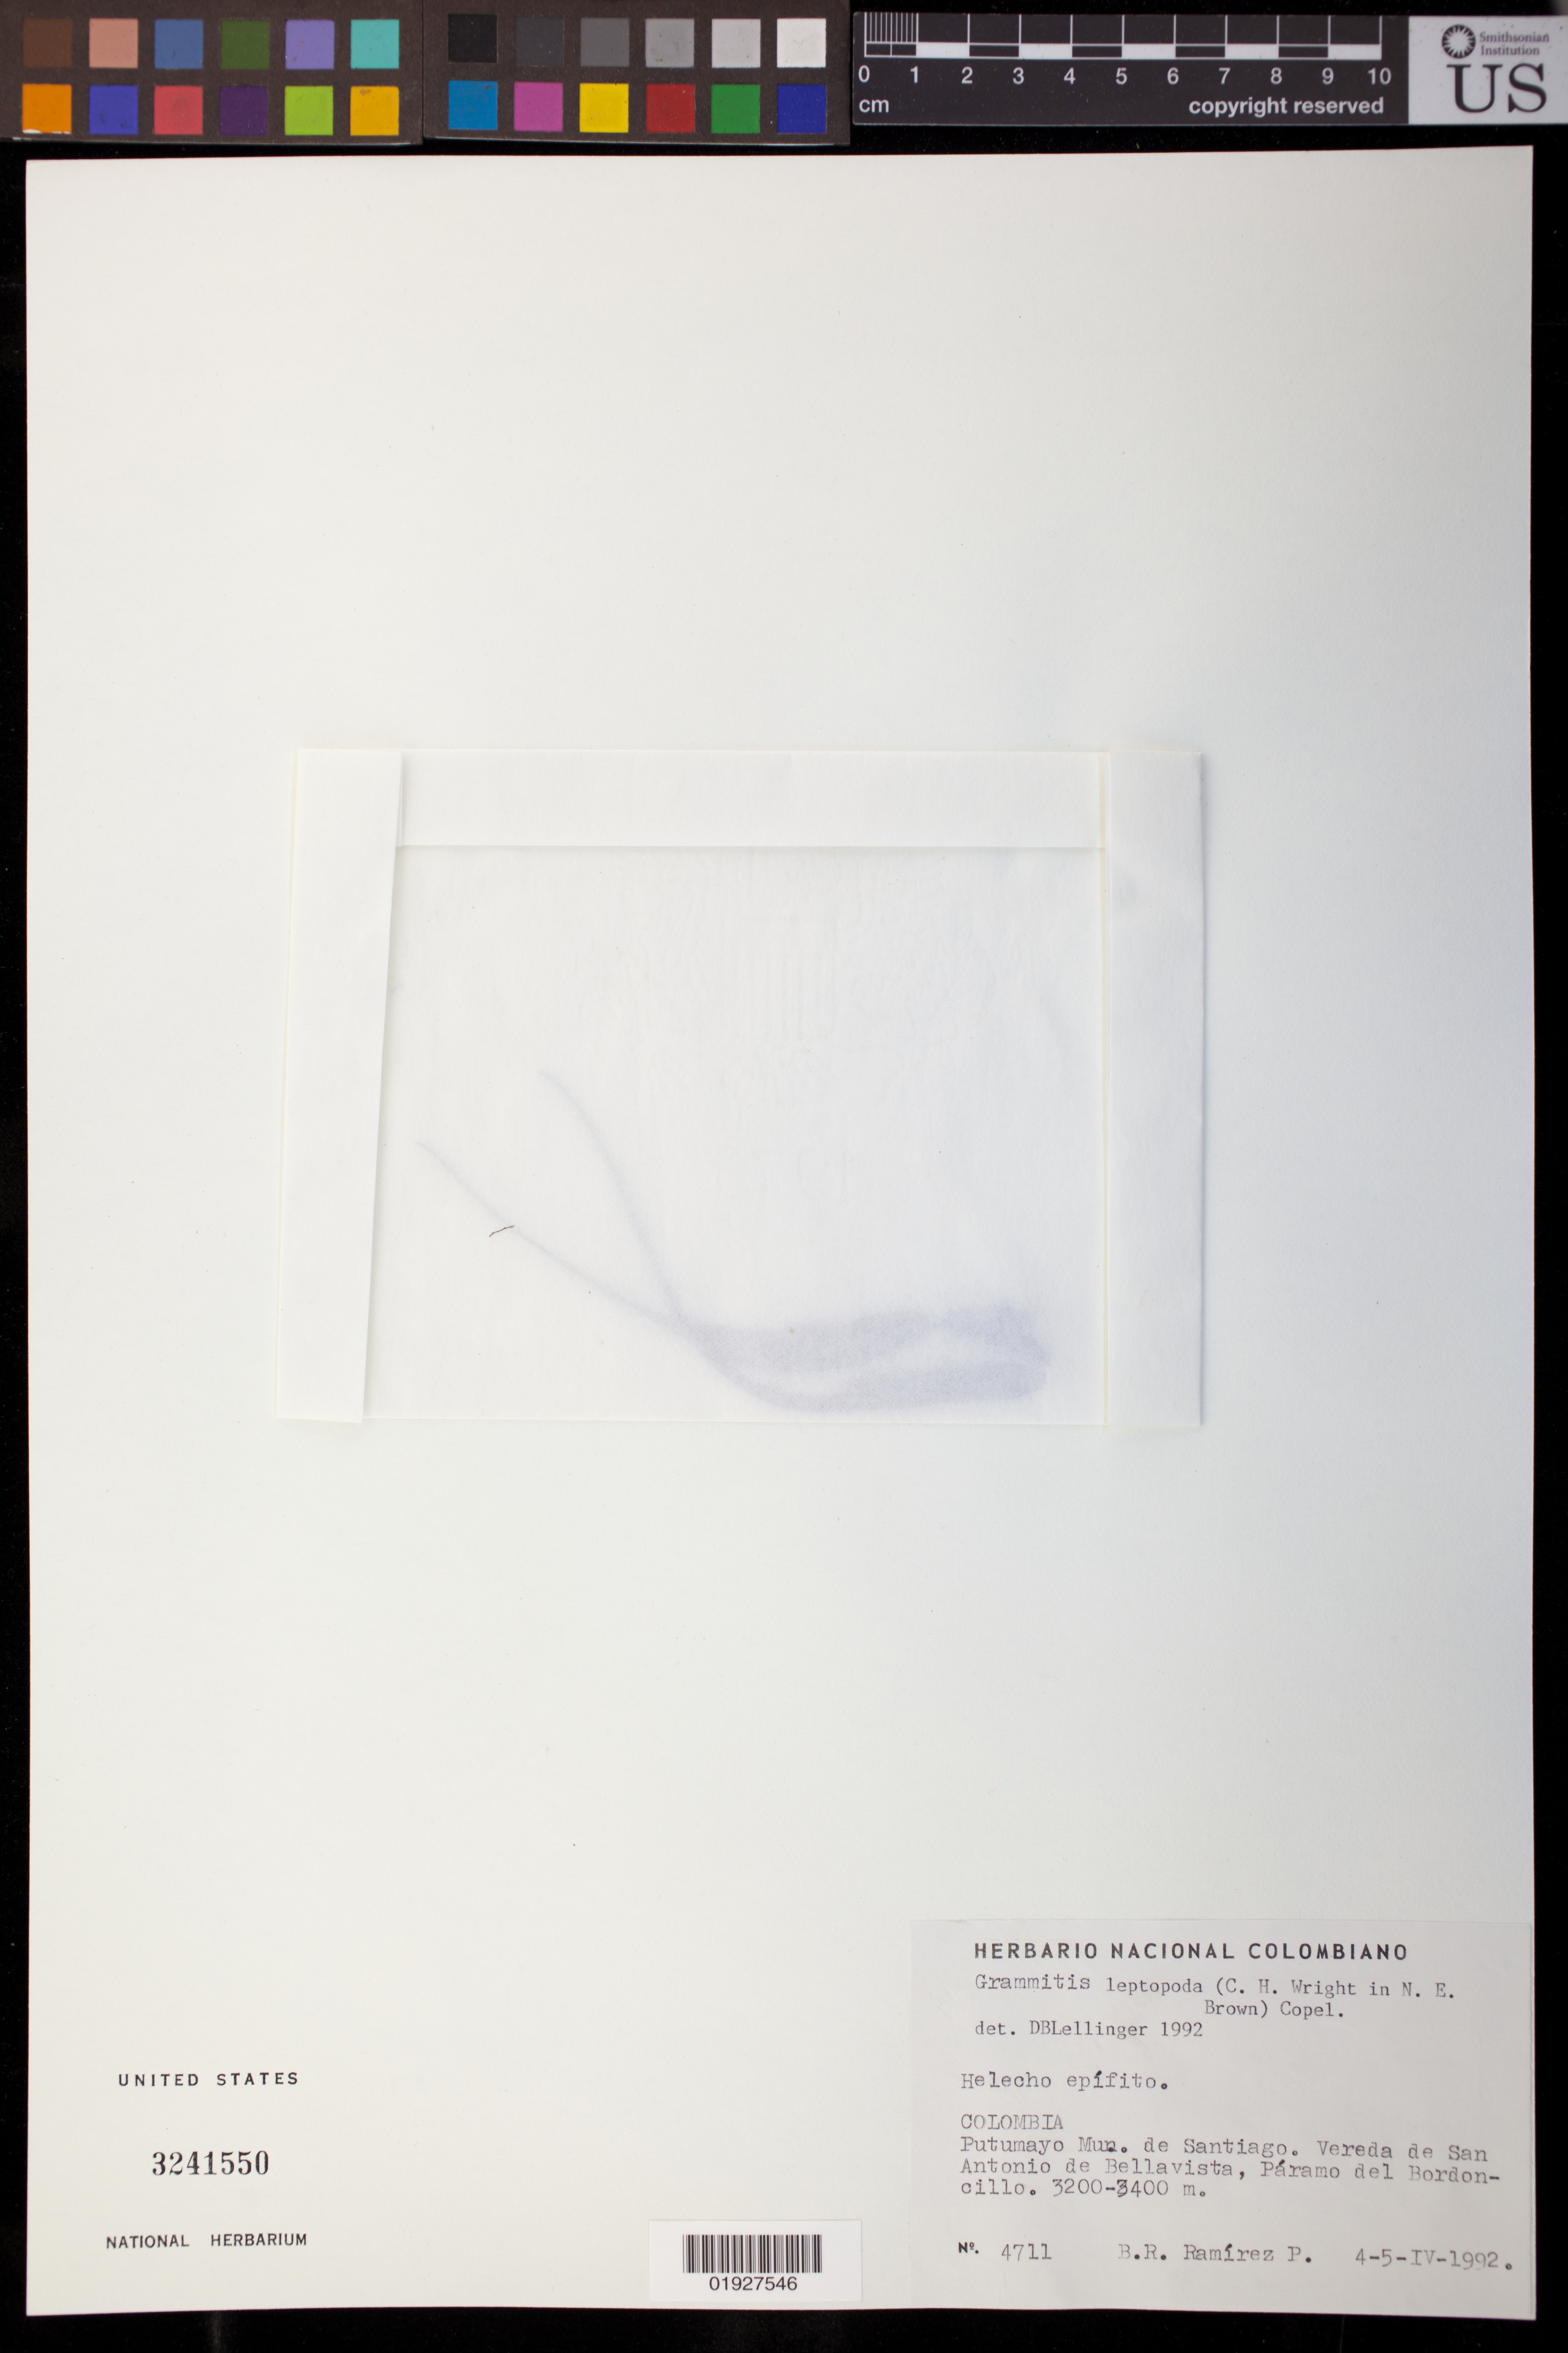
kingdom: Plantae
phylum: Tracheophyta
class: Polypodiopsida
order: Polypodiales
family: Polypodiaceae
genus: Grammitis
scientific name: Grammitis leptopoda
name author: (C.H. Wright) Copel.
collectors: B. R. Ramirez P.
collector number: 4711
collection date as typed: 4-5 April 1992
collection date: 1992-04-04/1992-04-05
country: Colombia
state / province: Putumayo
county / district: Mun. de Santiago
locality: Vereda de San Antonio de Ballavista, Paramo del Bordoncillo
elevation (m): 3200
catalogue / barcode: US 3241550